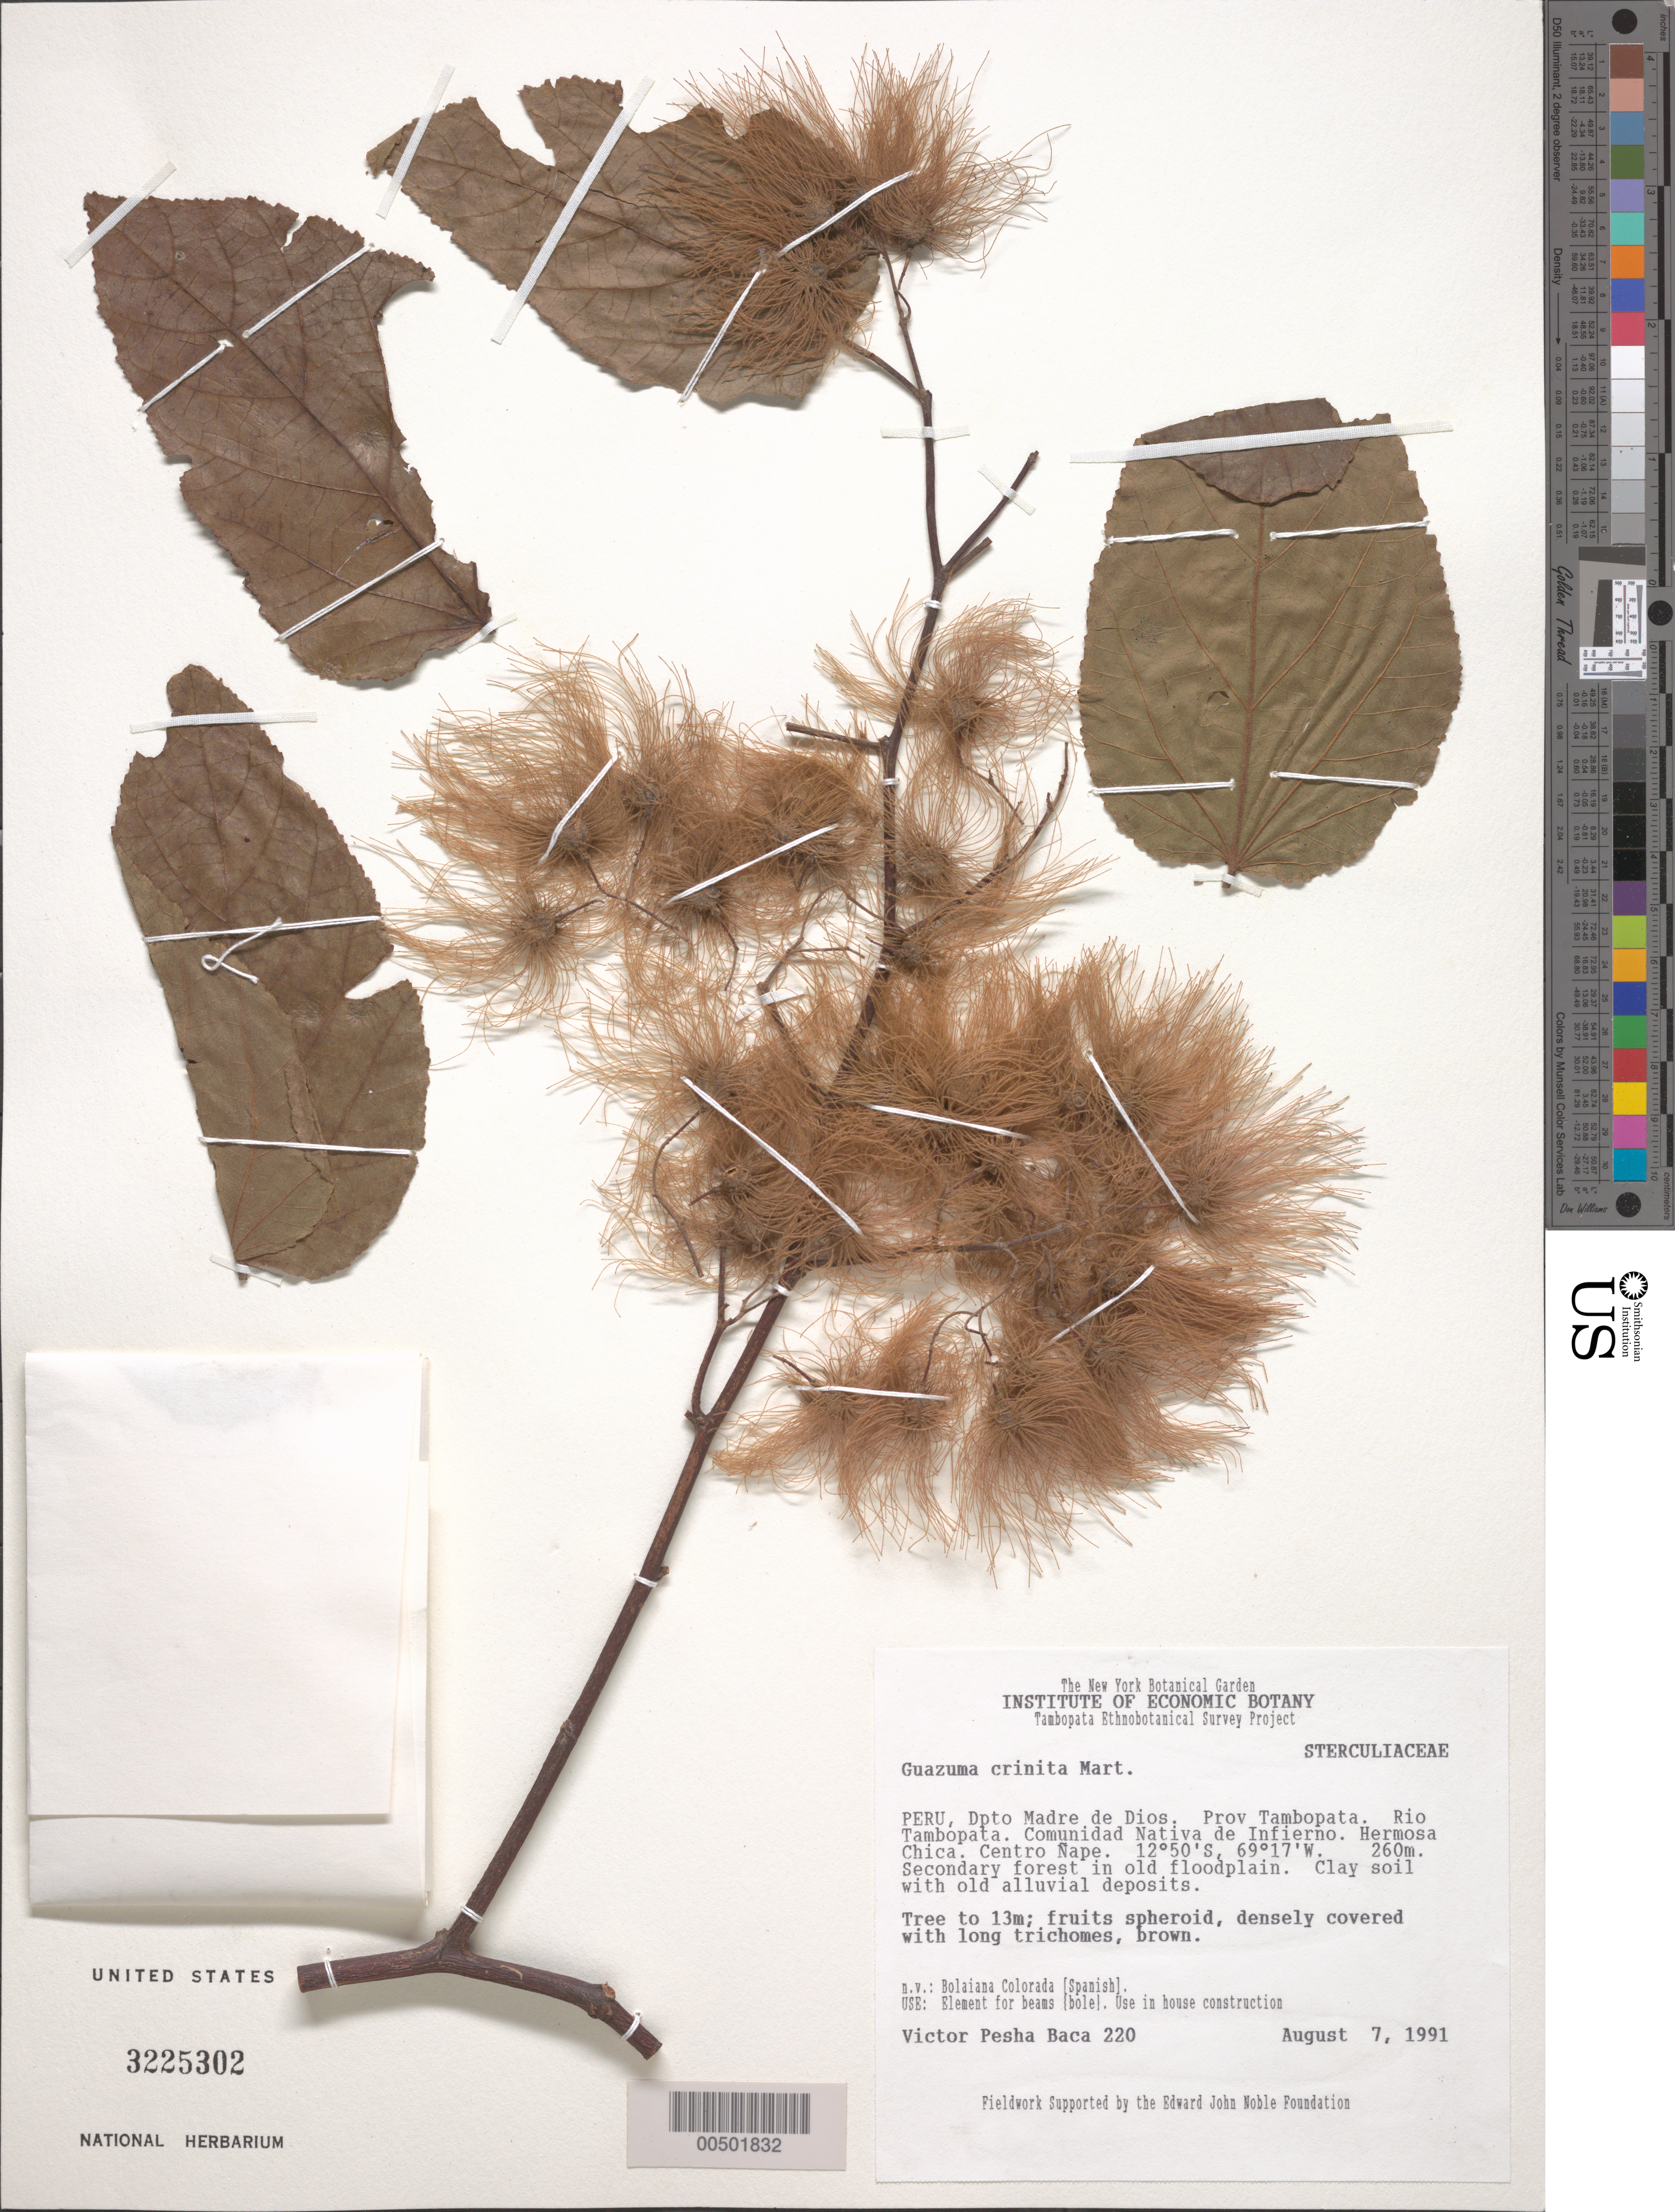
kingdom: Plantae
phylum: Tracheophyta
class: Magnoliopsida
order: Malvales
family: Malvaceae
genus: Guazuma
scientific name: Guazuma crinita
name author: Mart.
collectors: V. Baca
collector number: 220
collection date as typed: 07 Aug 1991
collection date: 1991-08-07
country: Peru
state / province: Madre de Dios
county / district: Tambopata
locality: Rio Tambopata. Communidad Nativa de Infierno. Hermosa Chica. Centro Ñape.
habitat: Secondary forest in old floodplain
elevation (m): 260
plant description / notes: Common name: Bolaiana Colorada; Common name language: Spanish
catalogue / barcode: US 3225302